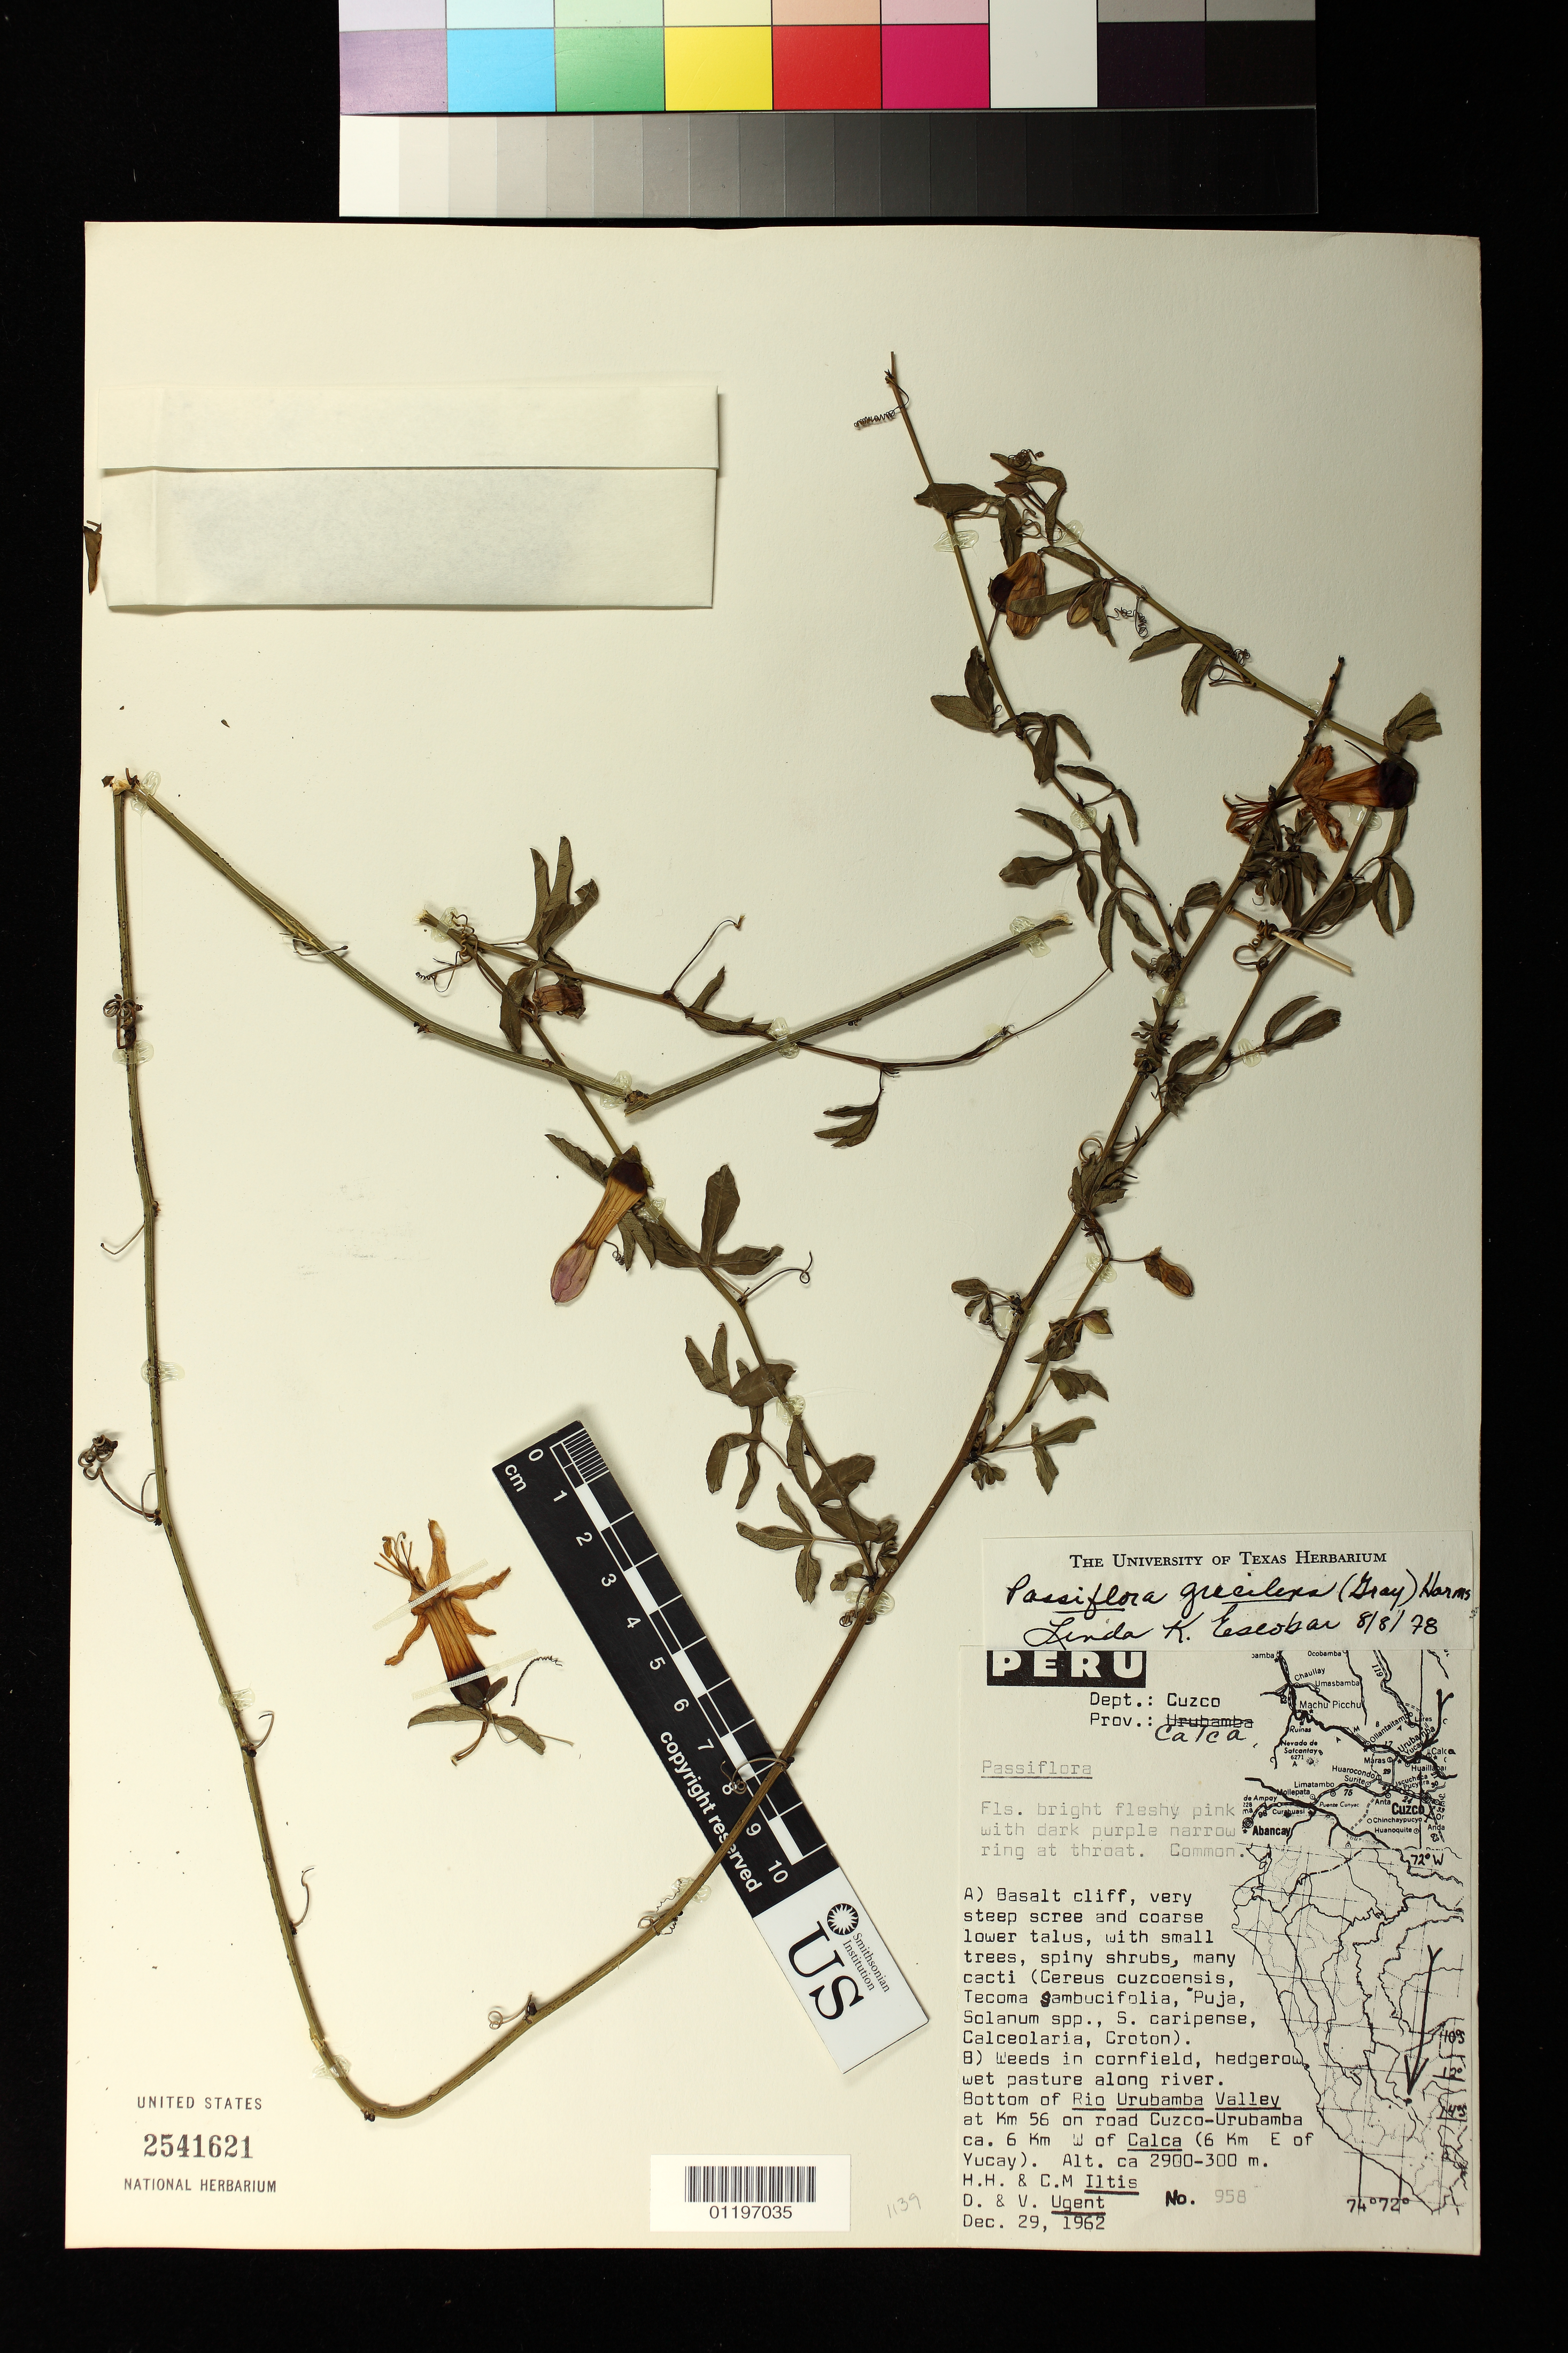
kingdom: Plantae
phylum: Tracheophyta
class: Magnoliopsida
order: Malpighiales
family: Passifloraceae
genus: Passiflora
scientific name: Passiflora gracilens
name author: (A. Gray) Harms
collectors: H. H. Iltis, C. M Iltis, D. Ugent & V. Ugent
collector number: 958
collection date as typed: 29 Dec 1962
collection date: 1962-12-29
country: Peru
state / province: Cusco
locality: Calca. Bottom of Rio Urubamba Valley at Km 56 on road Cuzco-Urubamba ca. 6 Km W of Calca (6 Km E of Yucay)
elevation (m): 2900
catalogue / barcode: US 2541621